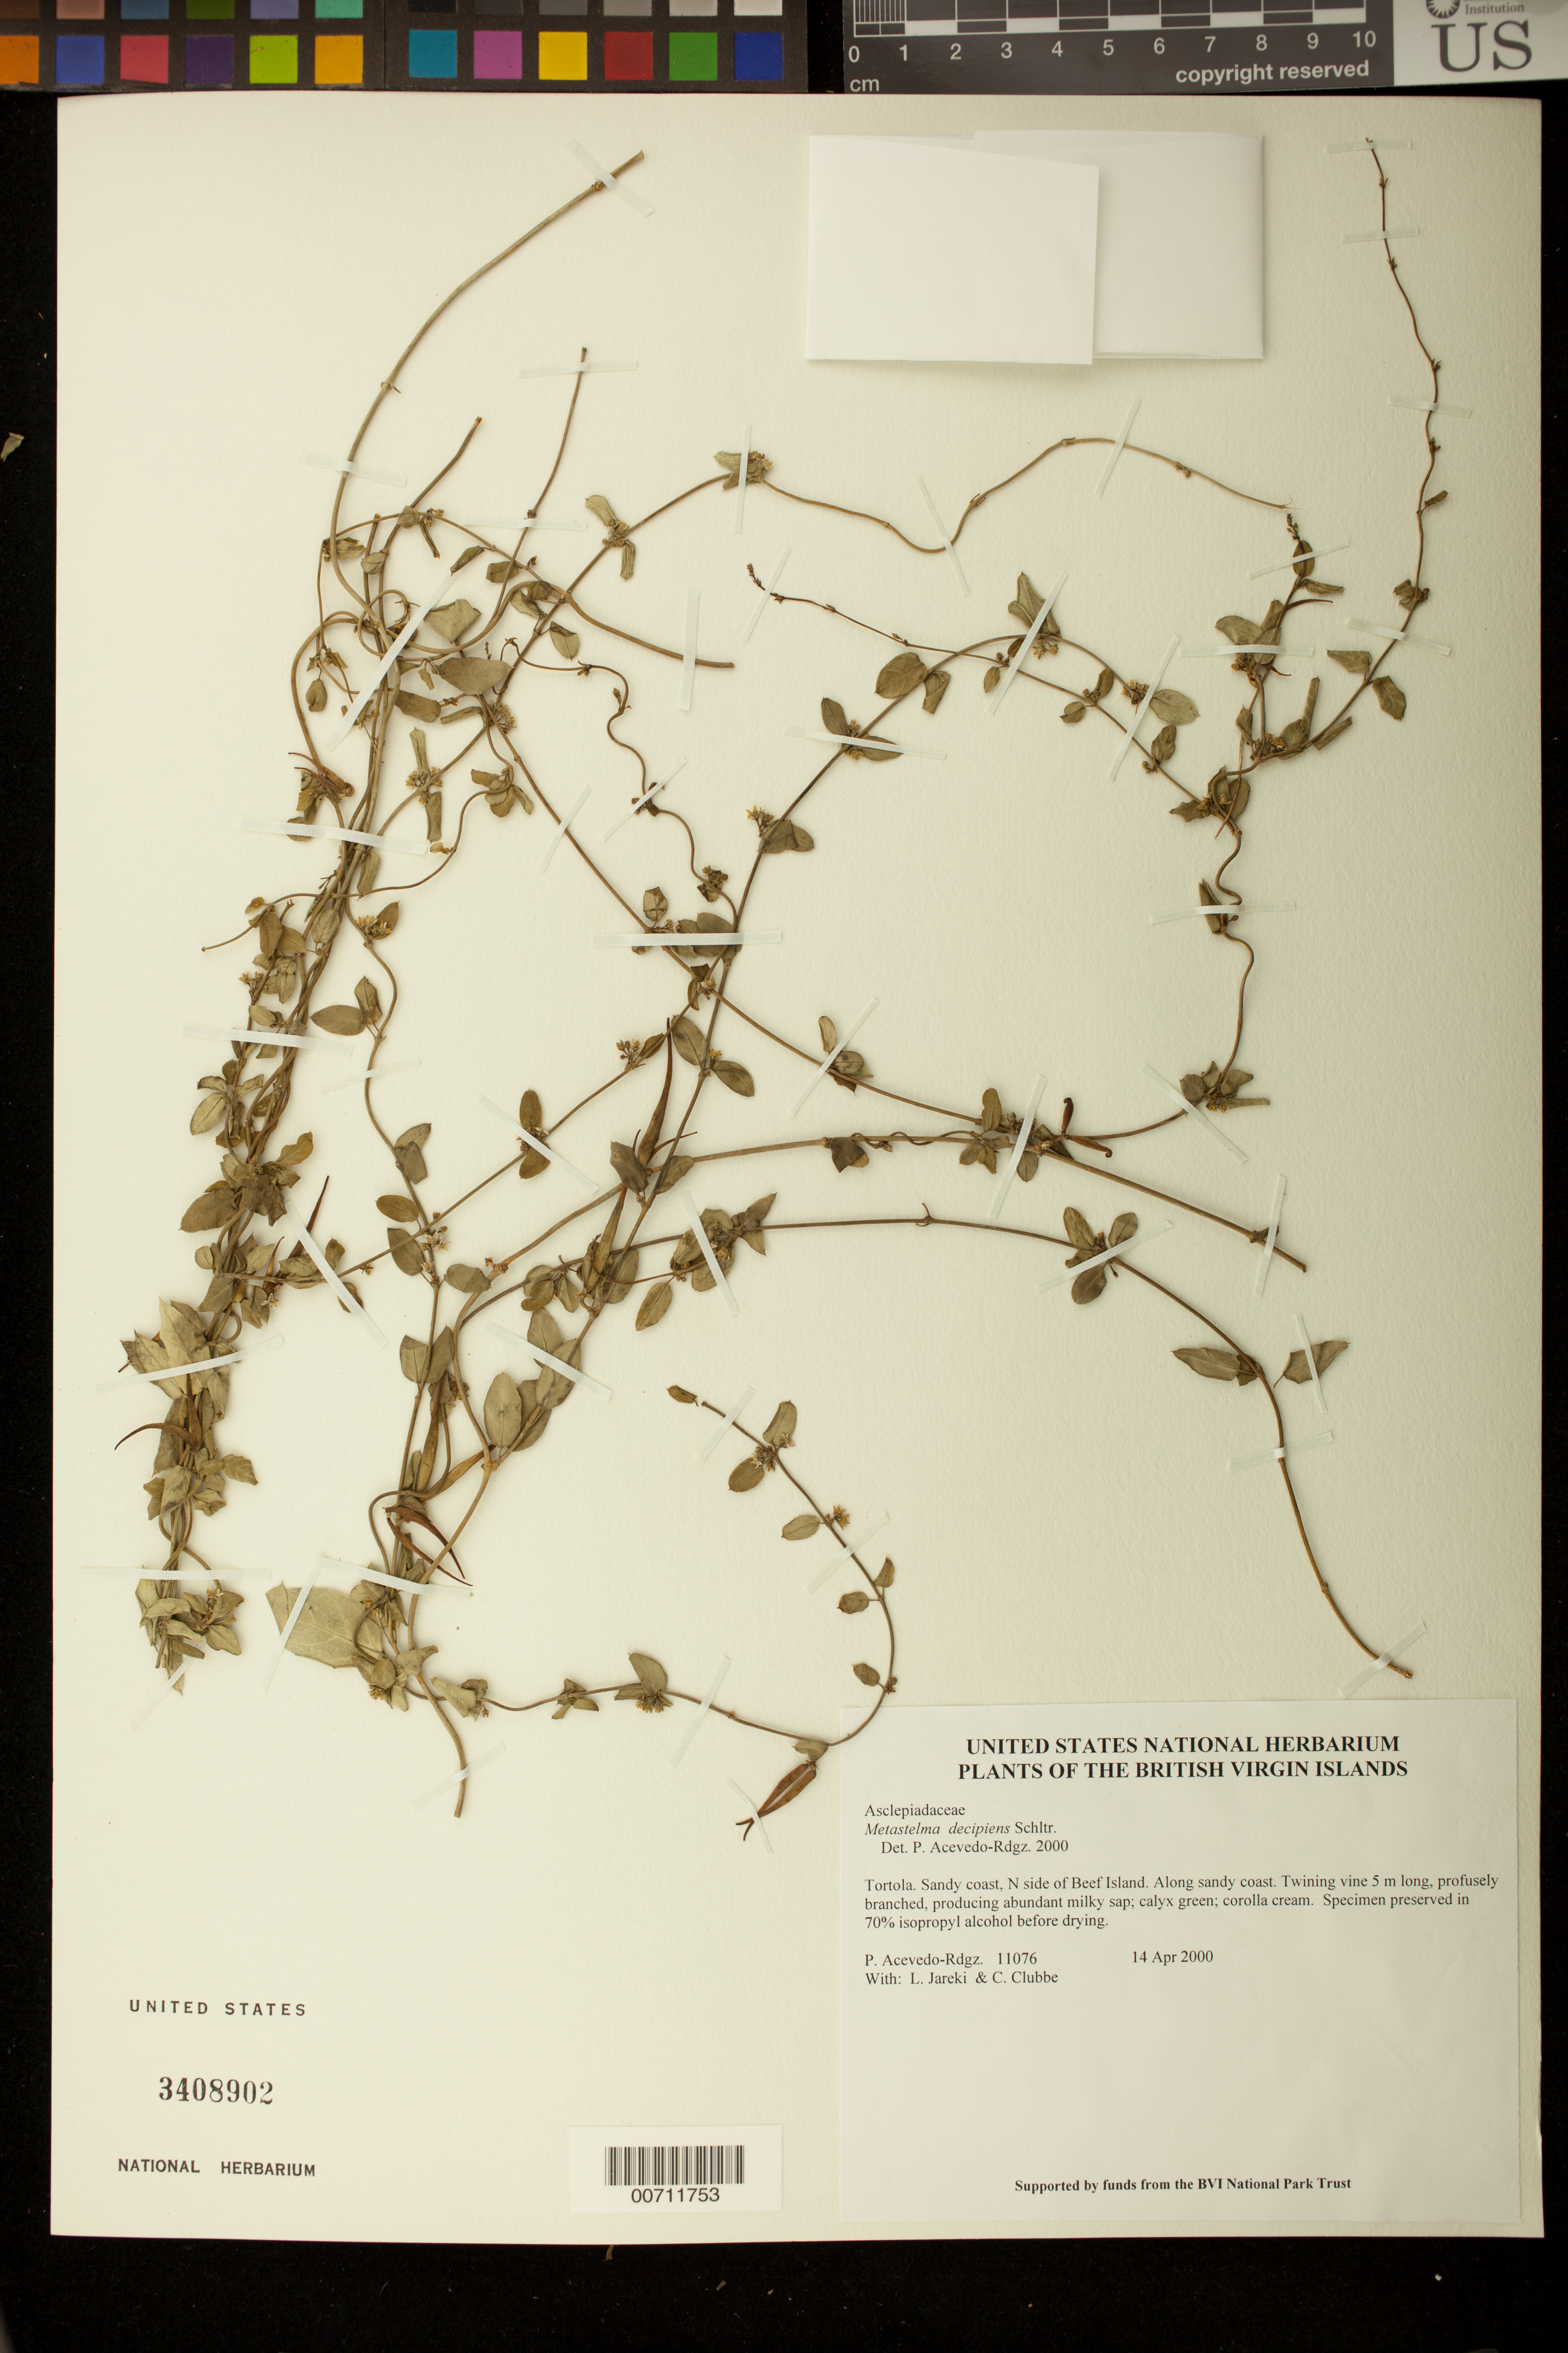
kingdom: Plantae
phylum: Tracheophyta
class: Magnoliopsida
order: Gentianales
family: Apocynaceae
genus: Metastelma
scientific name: Metastelma decipiens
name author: Schltr.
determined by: Acevedo-Rodríguez, P., (BOT), Smithsonian Institution - National Museum of Natural History (UNITED STATES)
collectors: P. Acevedo-Rodr., L. Jareki & C. Clubbe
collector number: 11076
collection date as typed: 14 Apr 2000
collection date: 2000-04-14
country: British Virgin Islands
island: Tortola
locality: Sandy coast, N side of Beef Island.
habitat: Along sandy coast.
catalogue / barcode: US 3408902